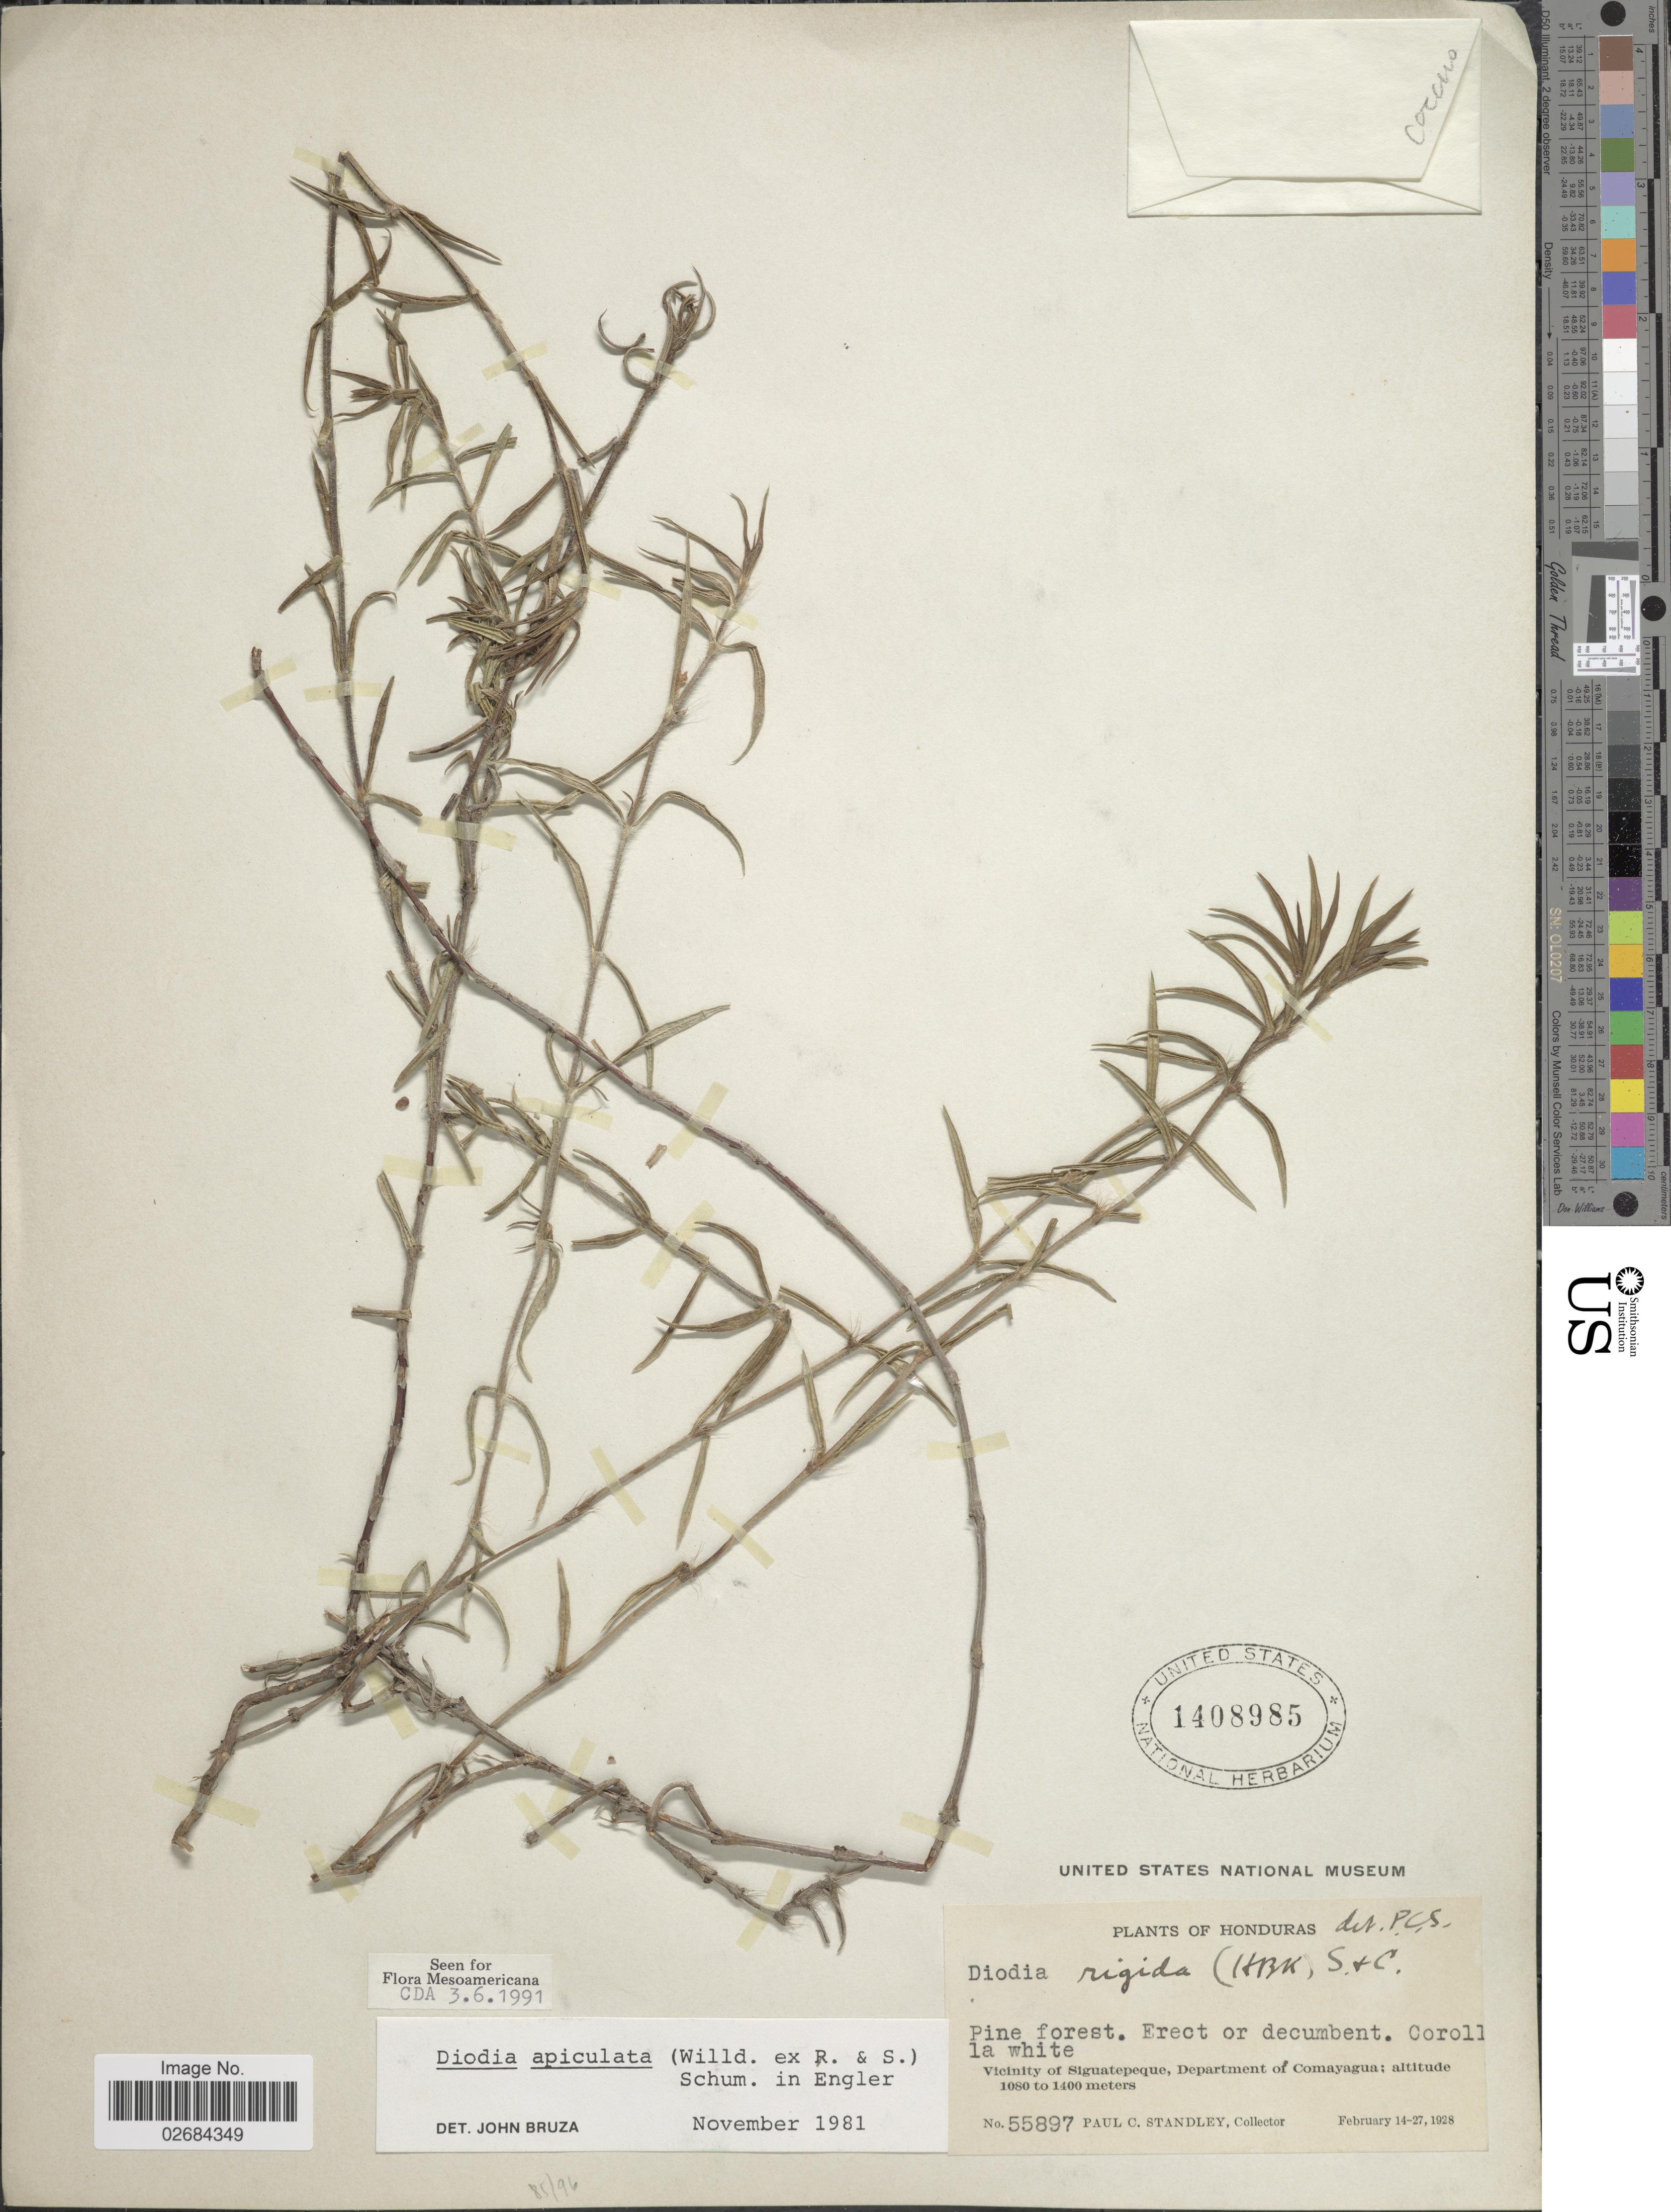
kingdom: Plantae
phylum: Tracheophyta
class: Magnoliopsida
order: Gentianales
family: Rubiaceae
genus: Diodia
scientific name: Diodia apiculata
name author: (Willd. ex Roem. & Schult.) K. Schum.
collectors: P. C. Standley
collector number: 55897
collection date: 1928-02-14/1928-02-27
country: Honduras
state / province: Comayagua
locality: Vicinity of Siguatepeque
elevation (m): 1080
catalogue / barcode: US 1408985